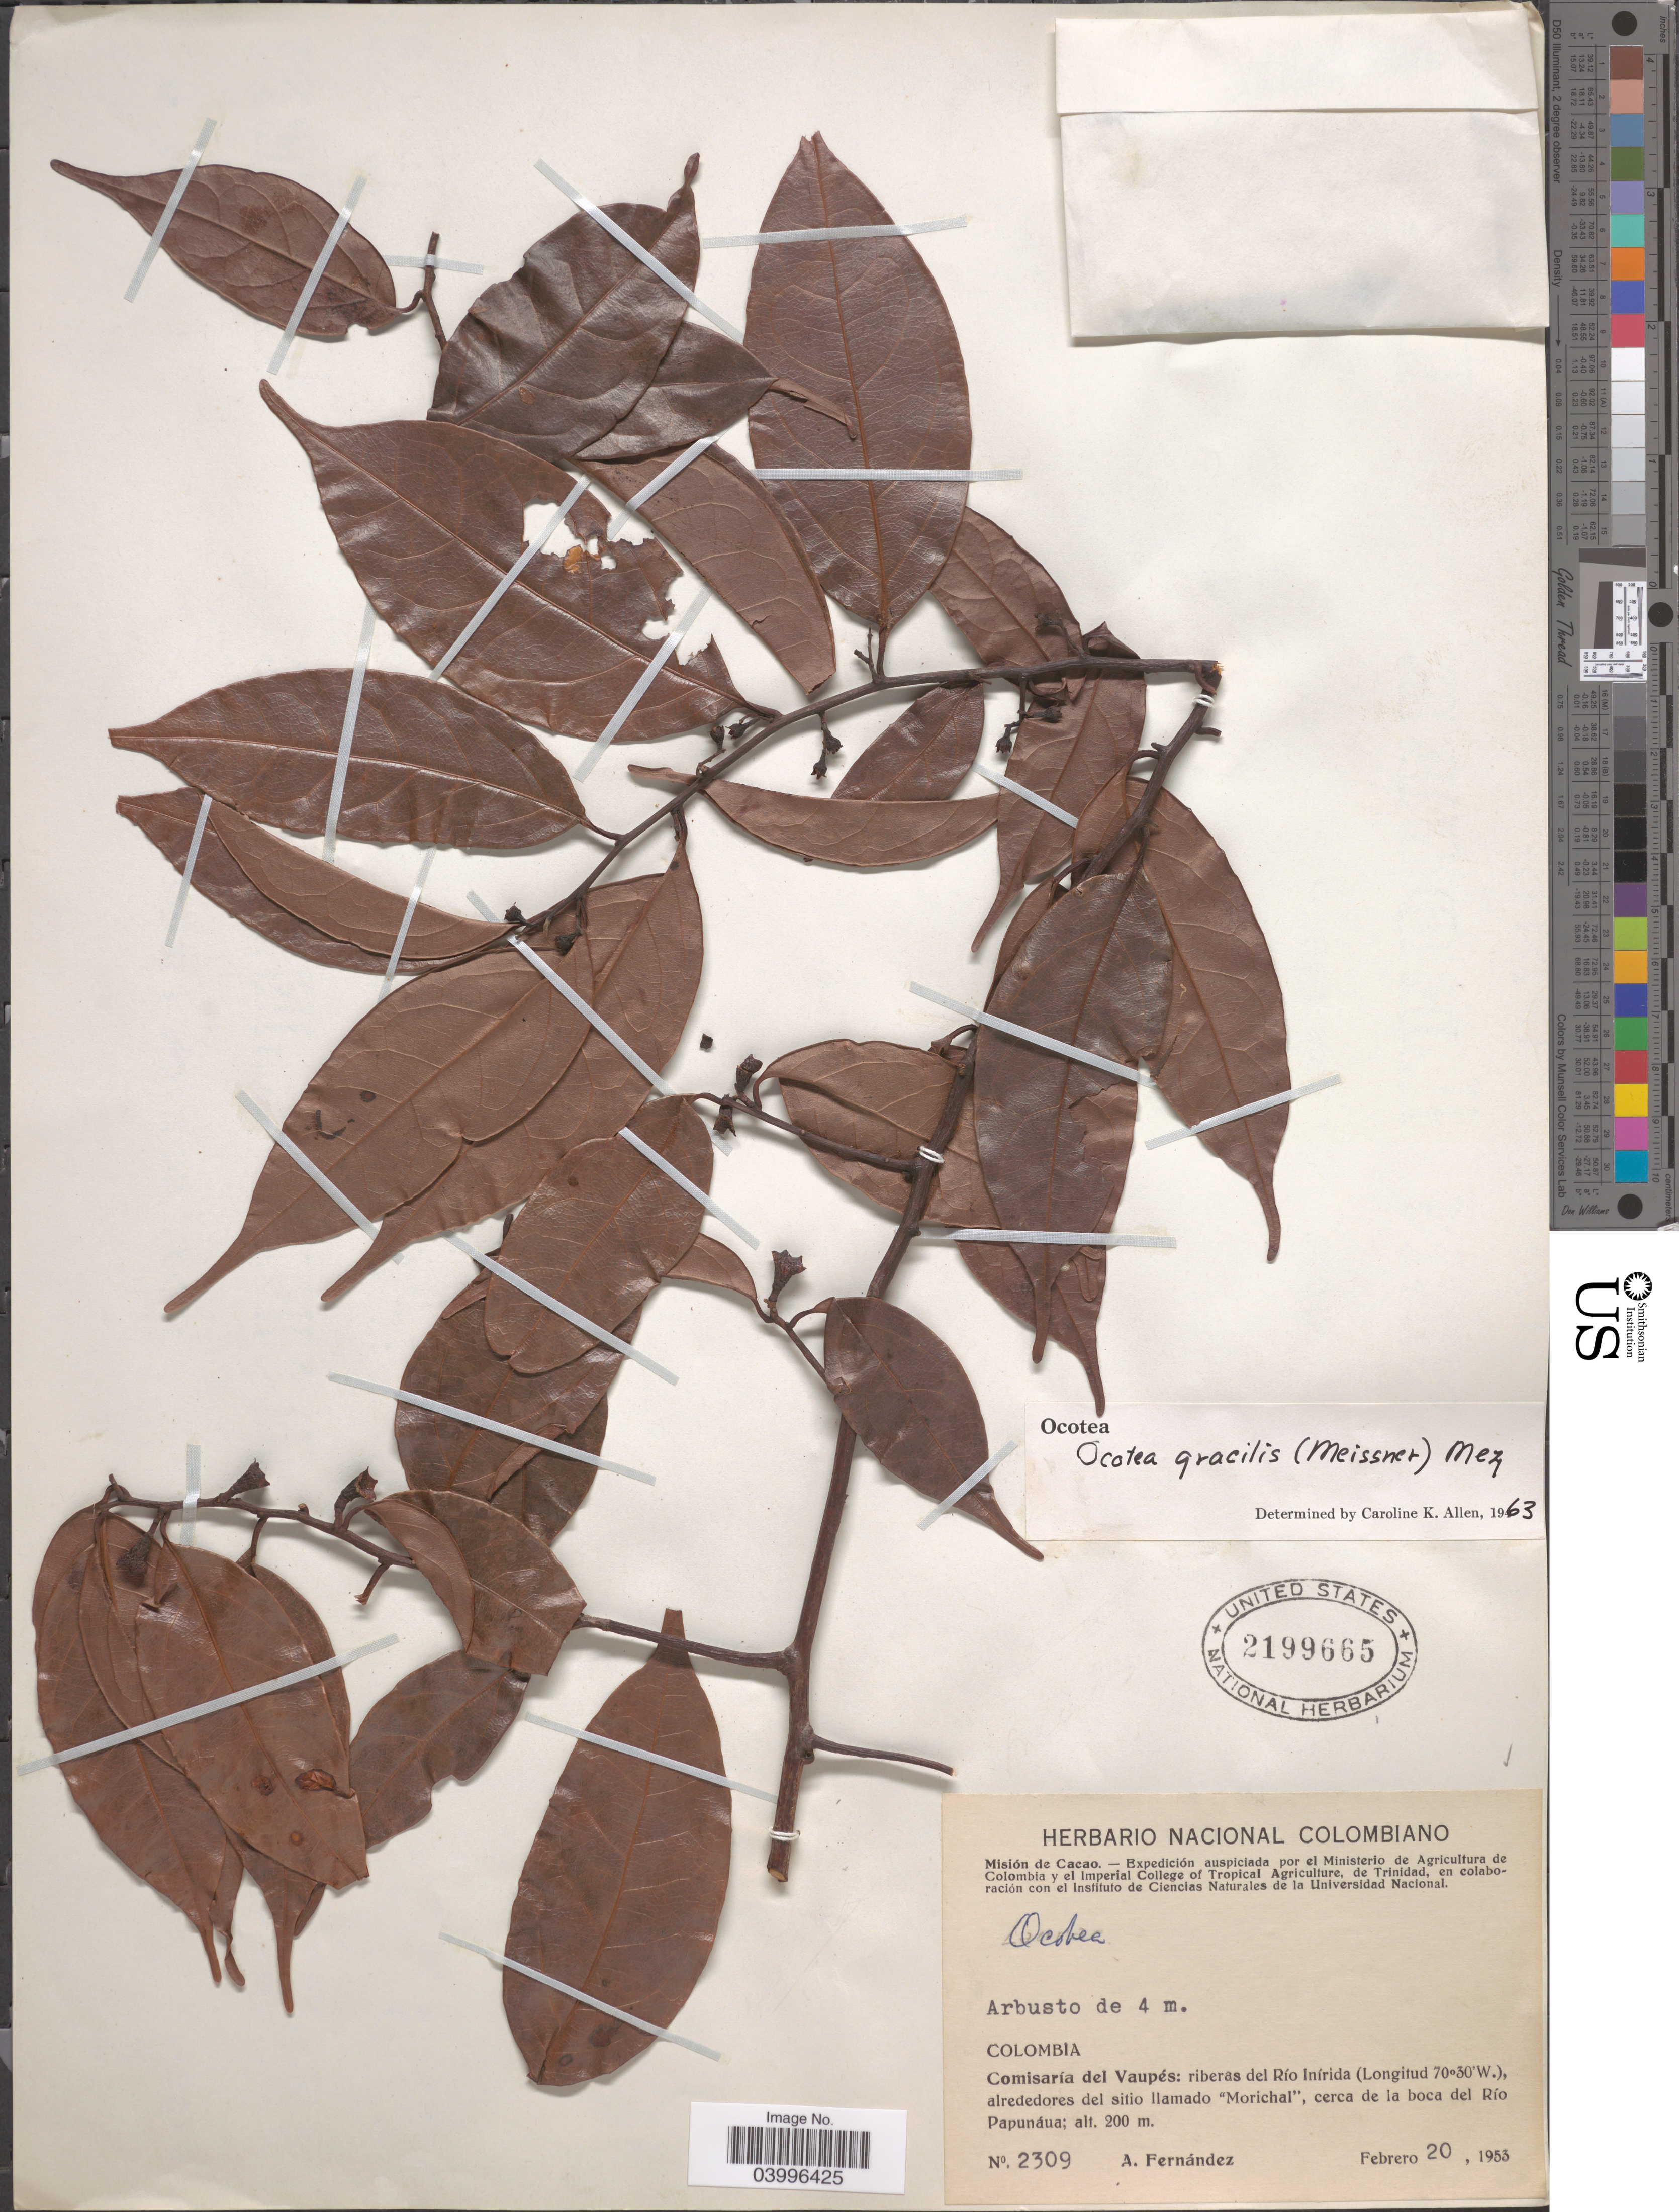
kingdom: Plantae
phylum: Tracheophyta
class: Magnoliopsida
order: Laurales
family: Lauraceae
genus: Ocotea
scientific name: Ocotea gracilis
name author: (Meisn.) Mez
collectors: A. Fernández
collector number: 2309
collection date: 1953-02-20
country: Colombia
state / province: Vaupés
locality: Comisaría del Vaupés: riberas del Río Inírida, alrededores del sitio llamado "Morichal", cerca de la boca del Río Papunáua.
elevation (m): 200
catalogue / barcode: US 2199665